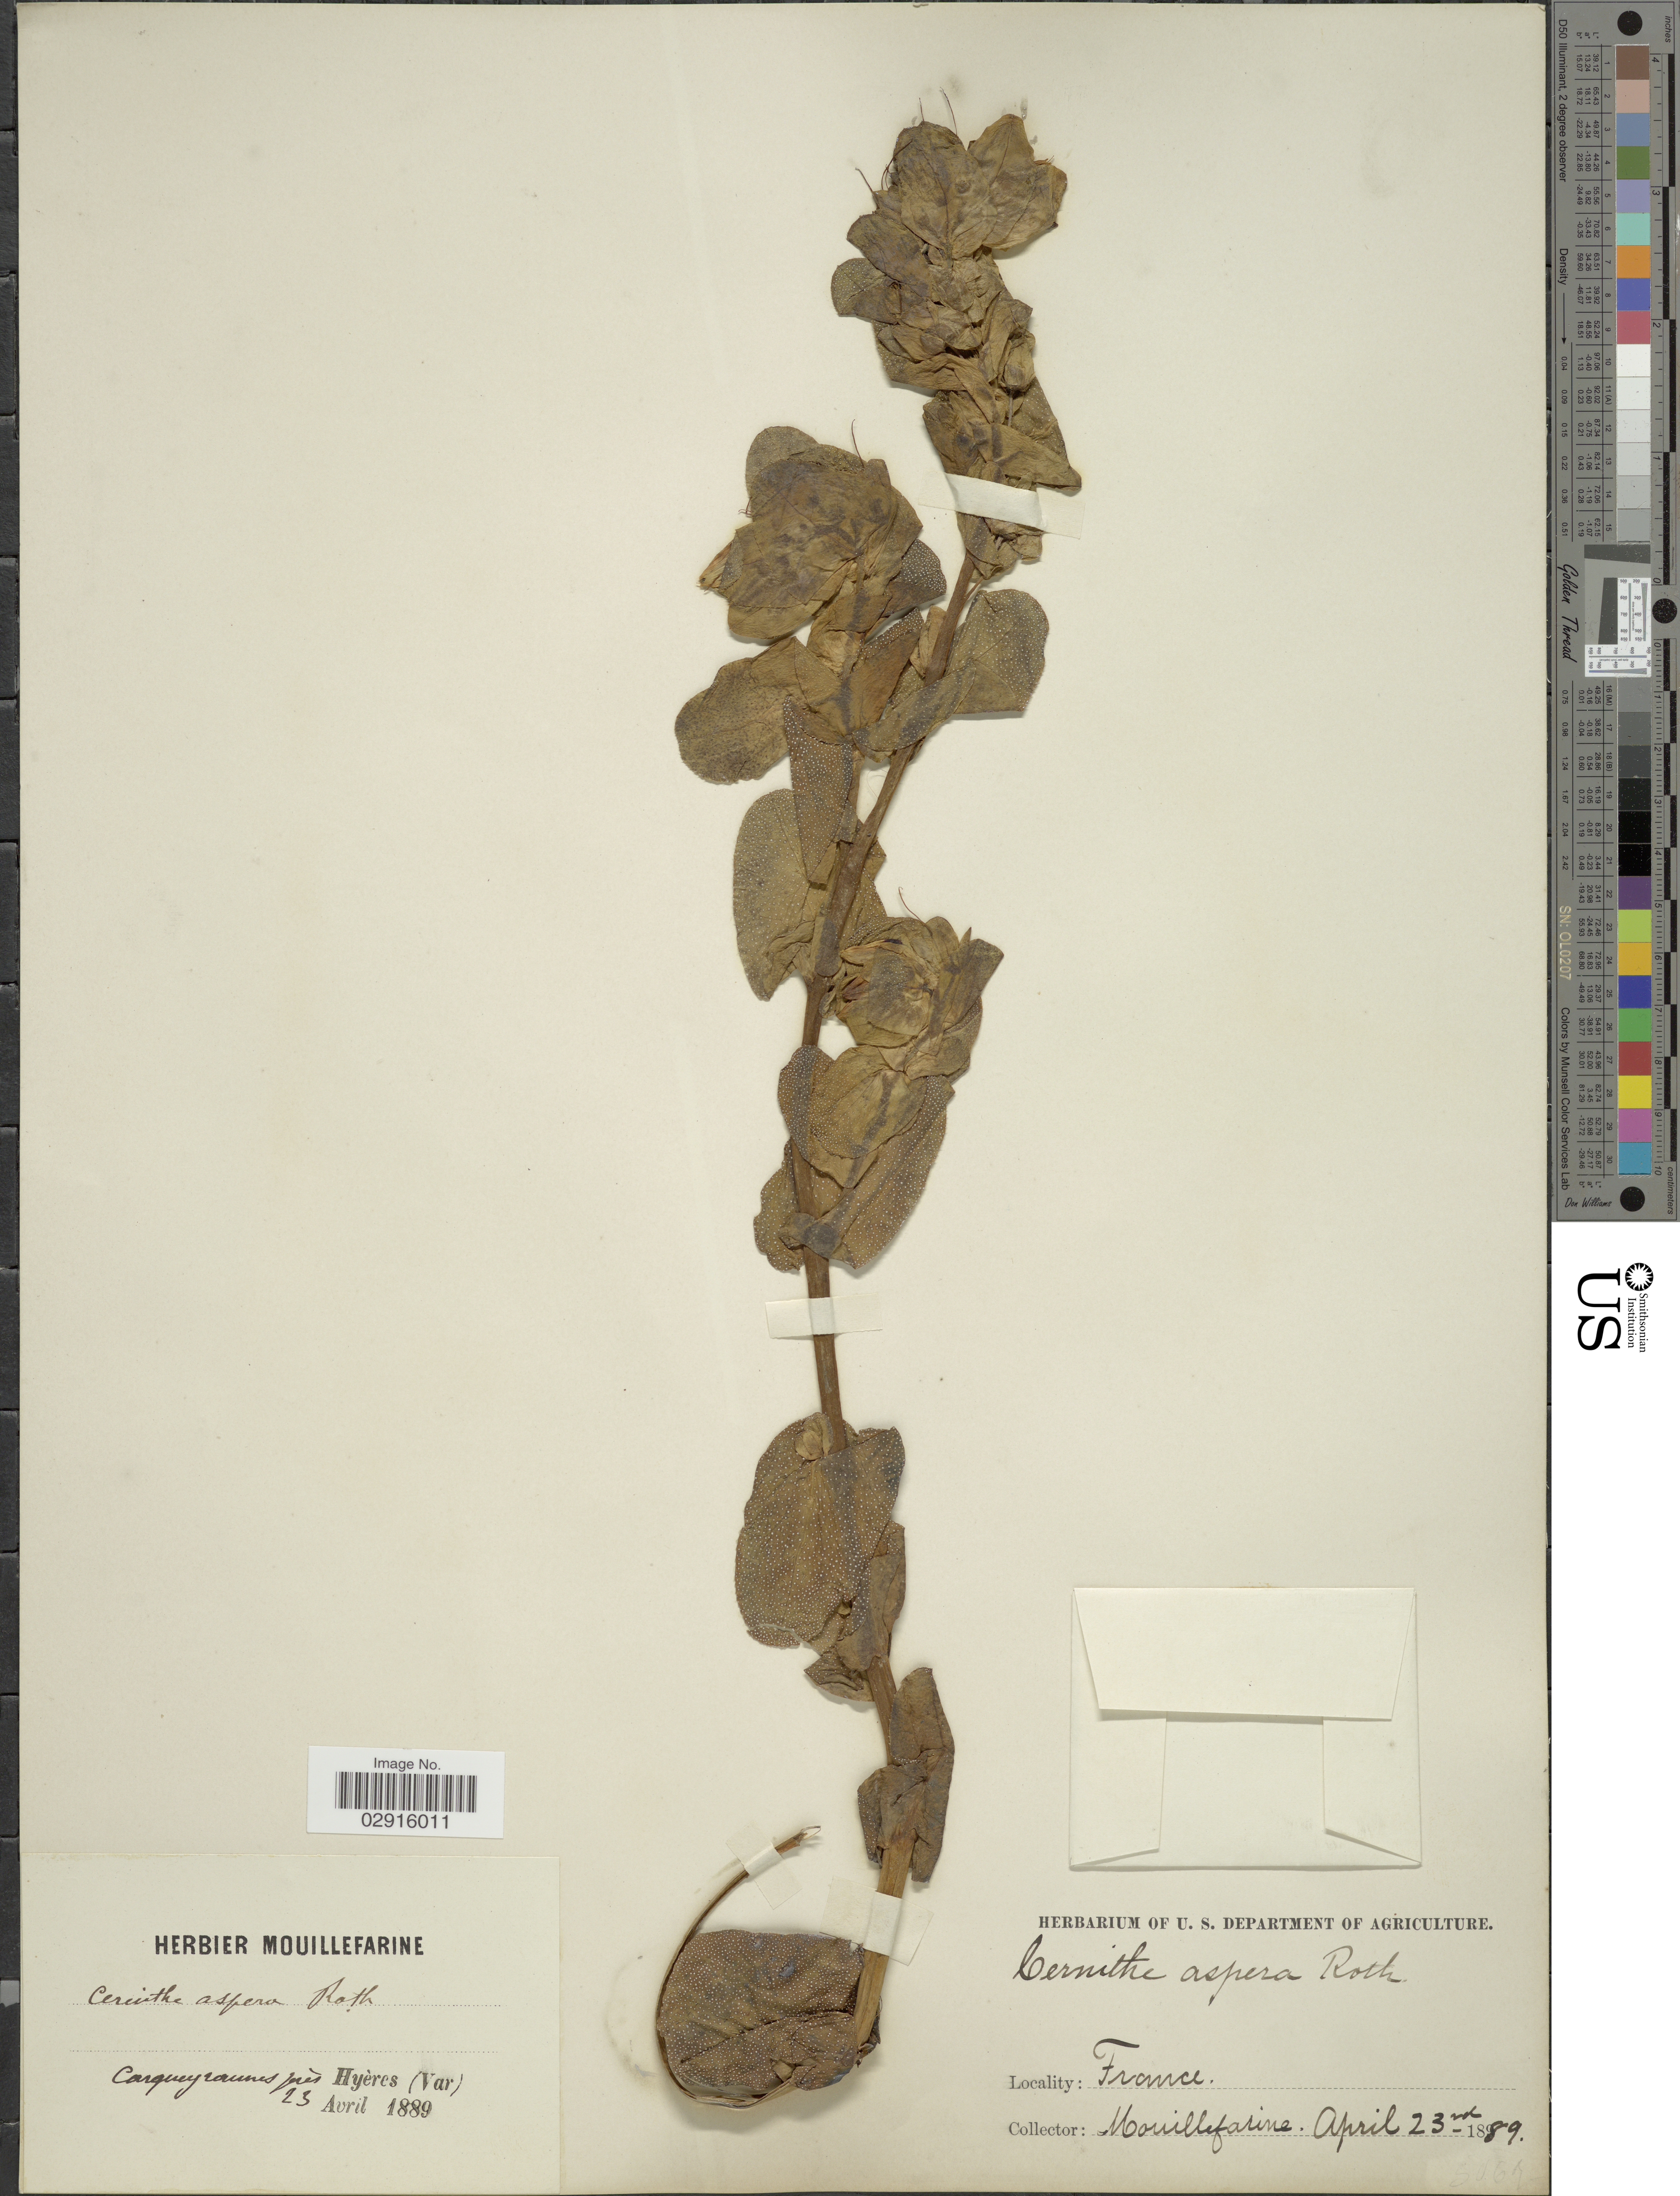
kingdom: Plantae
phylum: Tracheophyta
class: Magnoliopsida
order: Boraginales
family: Boraginaceae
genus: Cerinthe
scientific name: Cerinthe aspera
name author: A. Roth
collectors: A. Mouillefarine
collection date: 1889-04-23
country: France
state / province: Provence-Alpes-Côte d'Azur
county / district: Var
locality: Carqueyrannes, Hyères (Var).